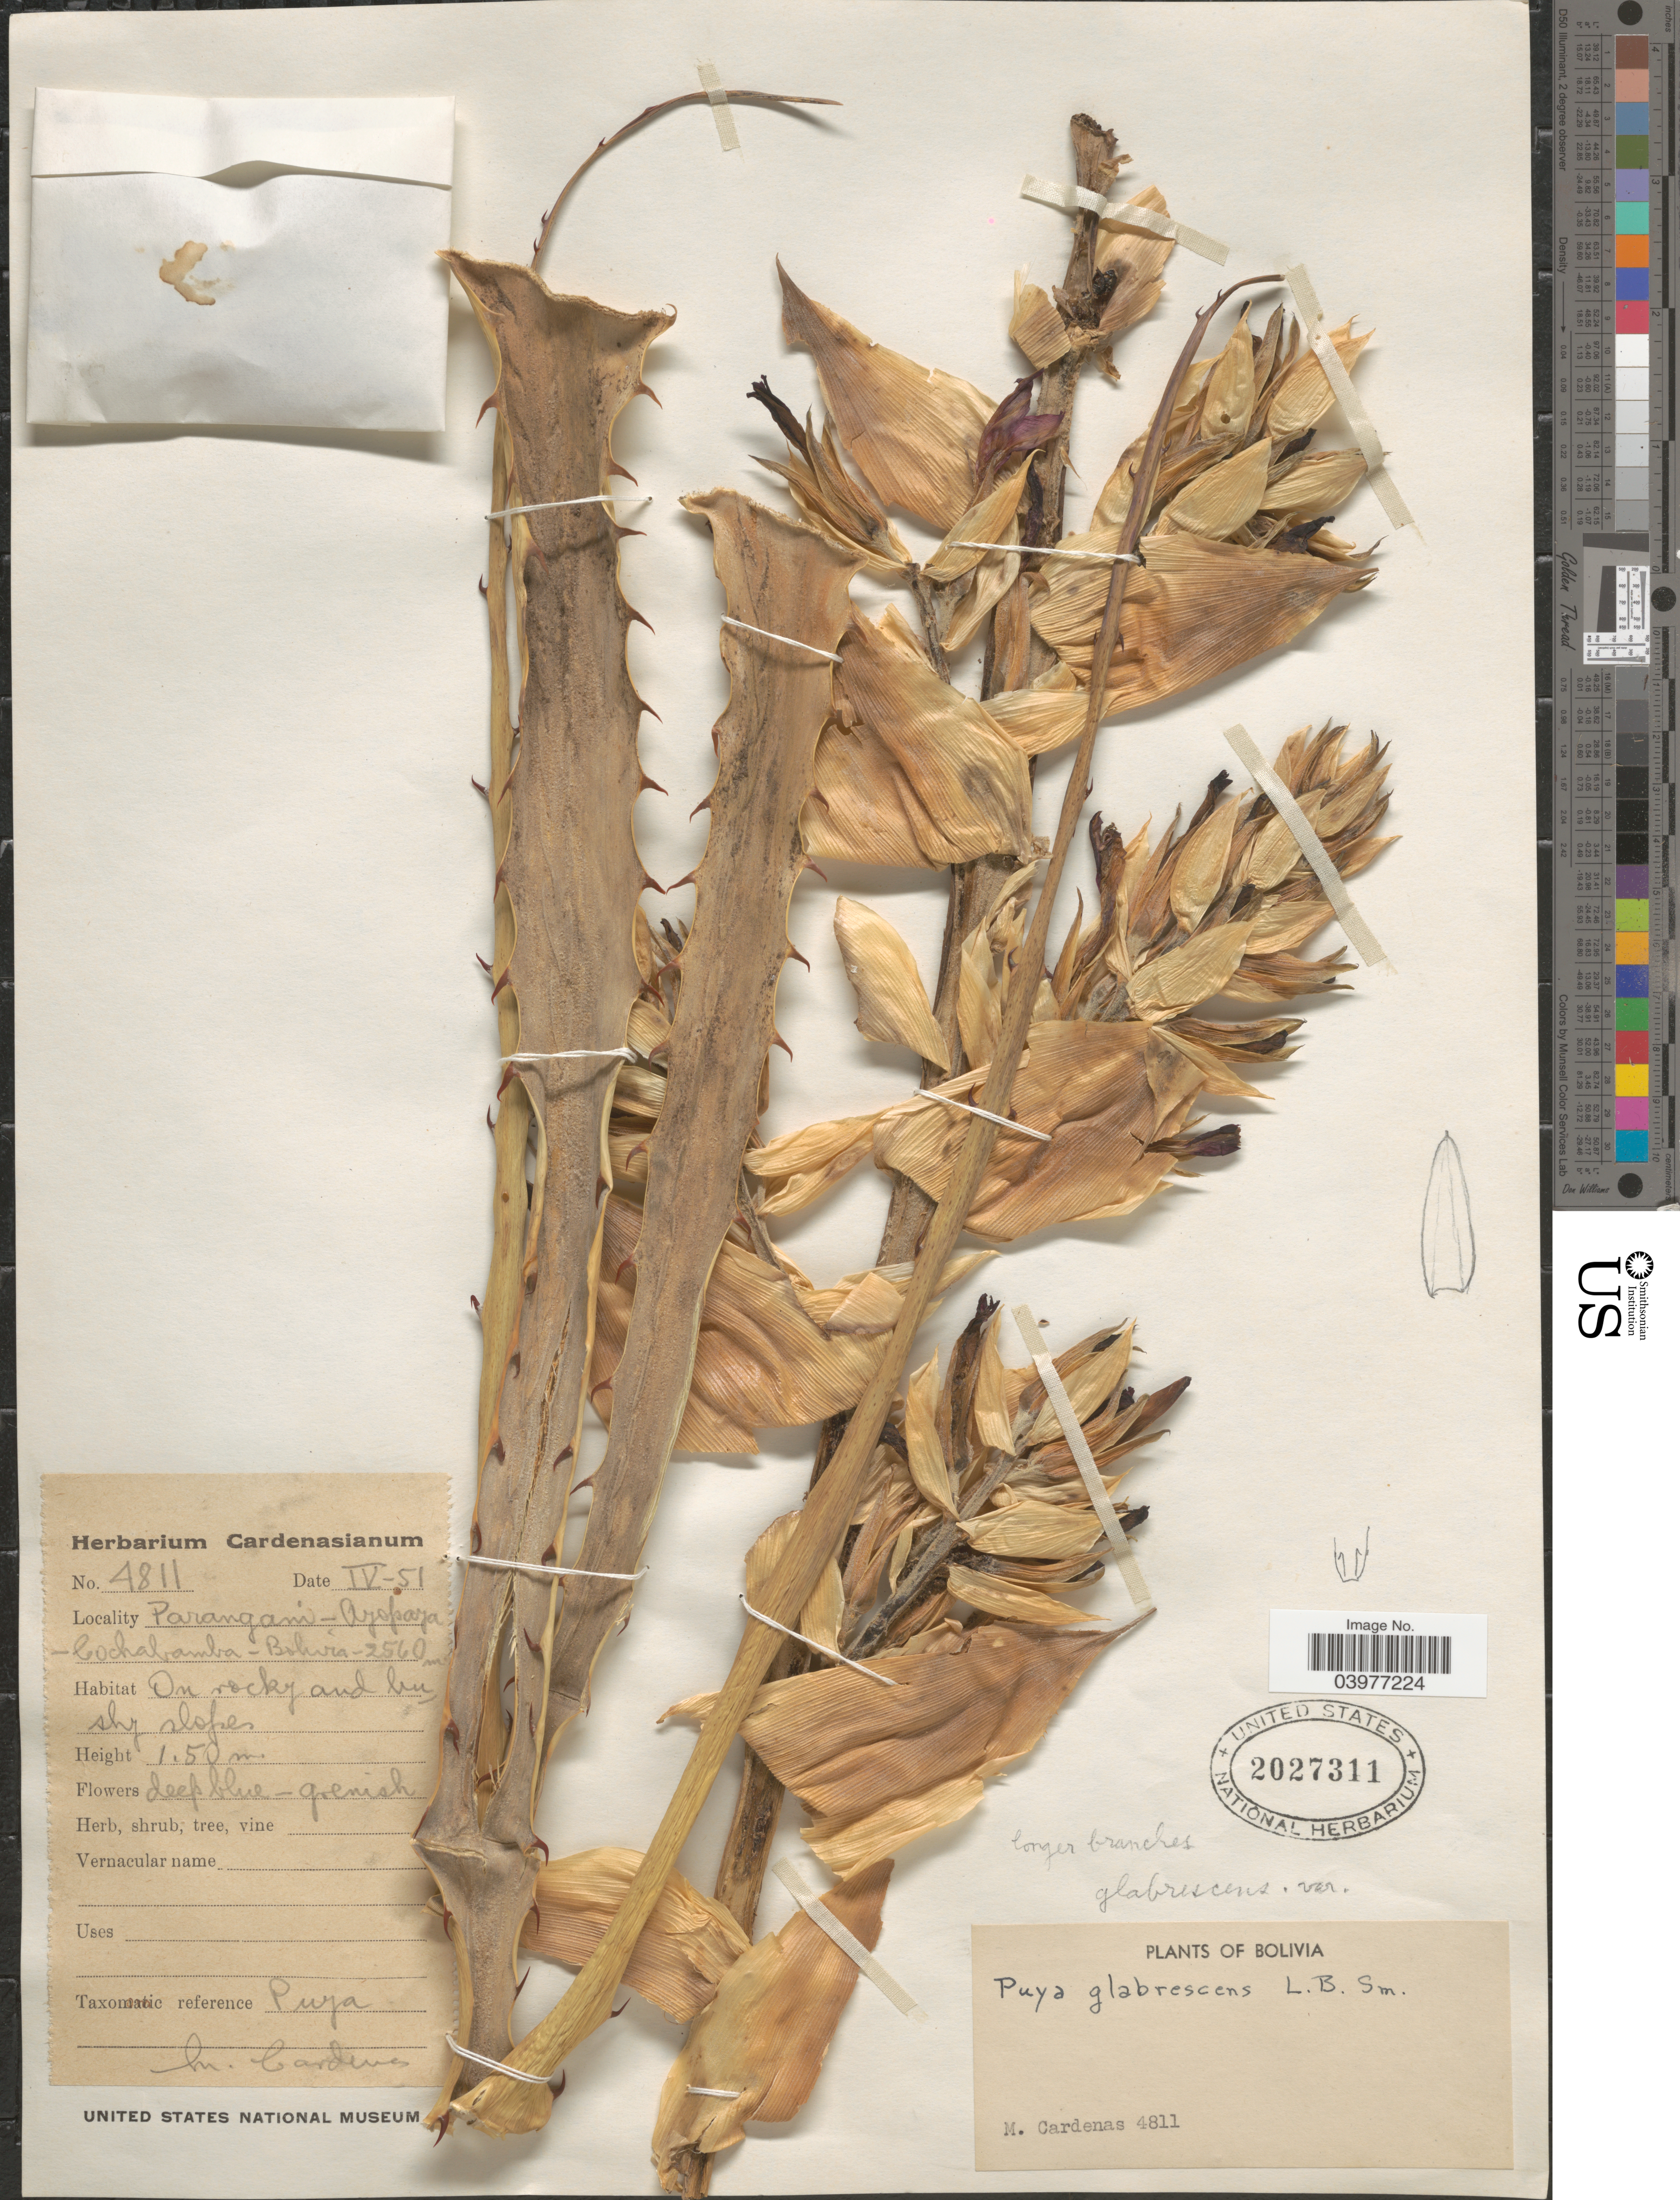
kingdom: Plantae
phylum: Tracheophyta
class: Liliopsida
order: Poales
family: Bromeliaceae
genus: Puya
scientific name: Puya glabrescens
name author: L.B. Sm.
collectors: M. Cárdenas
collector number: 4811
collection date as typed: Transcribed d/m/y: /4/51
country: Bolivia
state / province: Cochabamba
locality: Parangana-Ayopaya.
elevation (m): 2560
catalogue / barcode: US 2027311